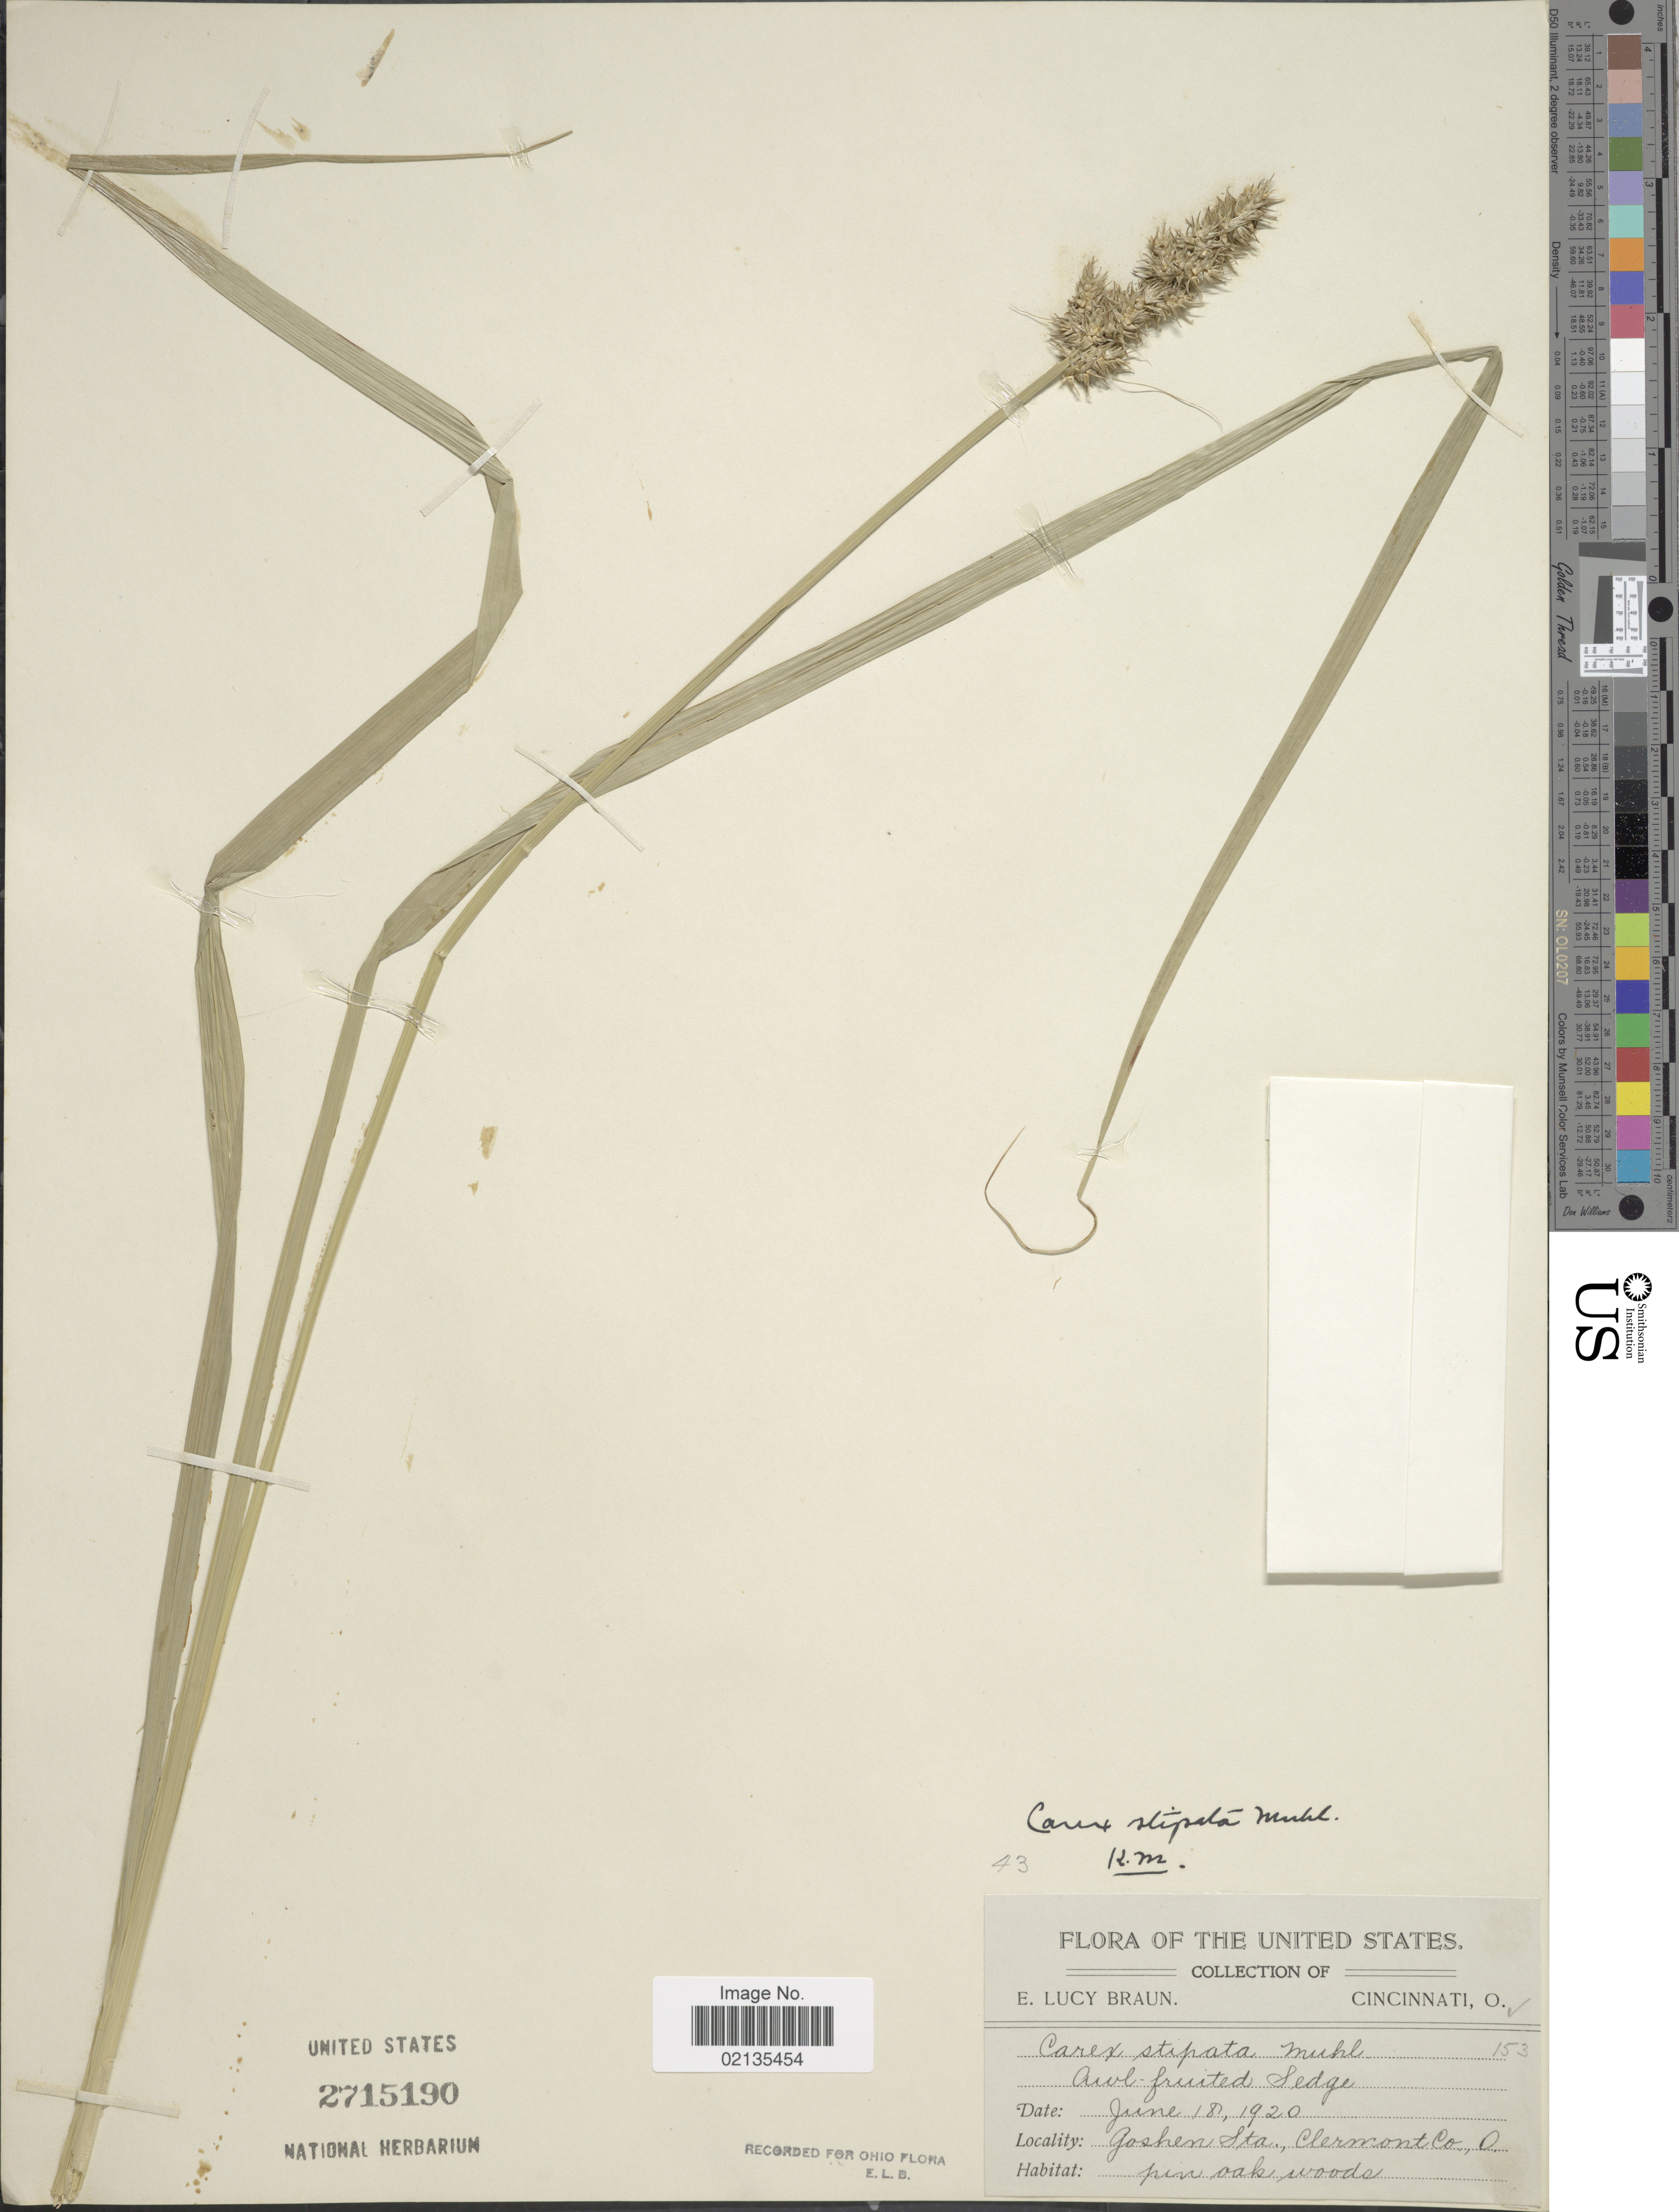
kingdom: Plantae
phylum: Tracheophyta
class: Liliopsida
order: Poales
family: Cyperaceae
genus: Carex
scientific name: Carex stipata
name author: Muhl. ex Willd.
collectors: E. L. Braun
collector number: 153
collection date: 1920-06-18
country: United States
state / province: Ohio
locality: Goshen Sta., Clermont Co., pin oak woods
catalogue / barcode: US 2715190